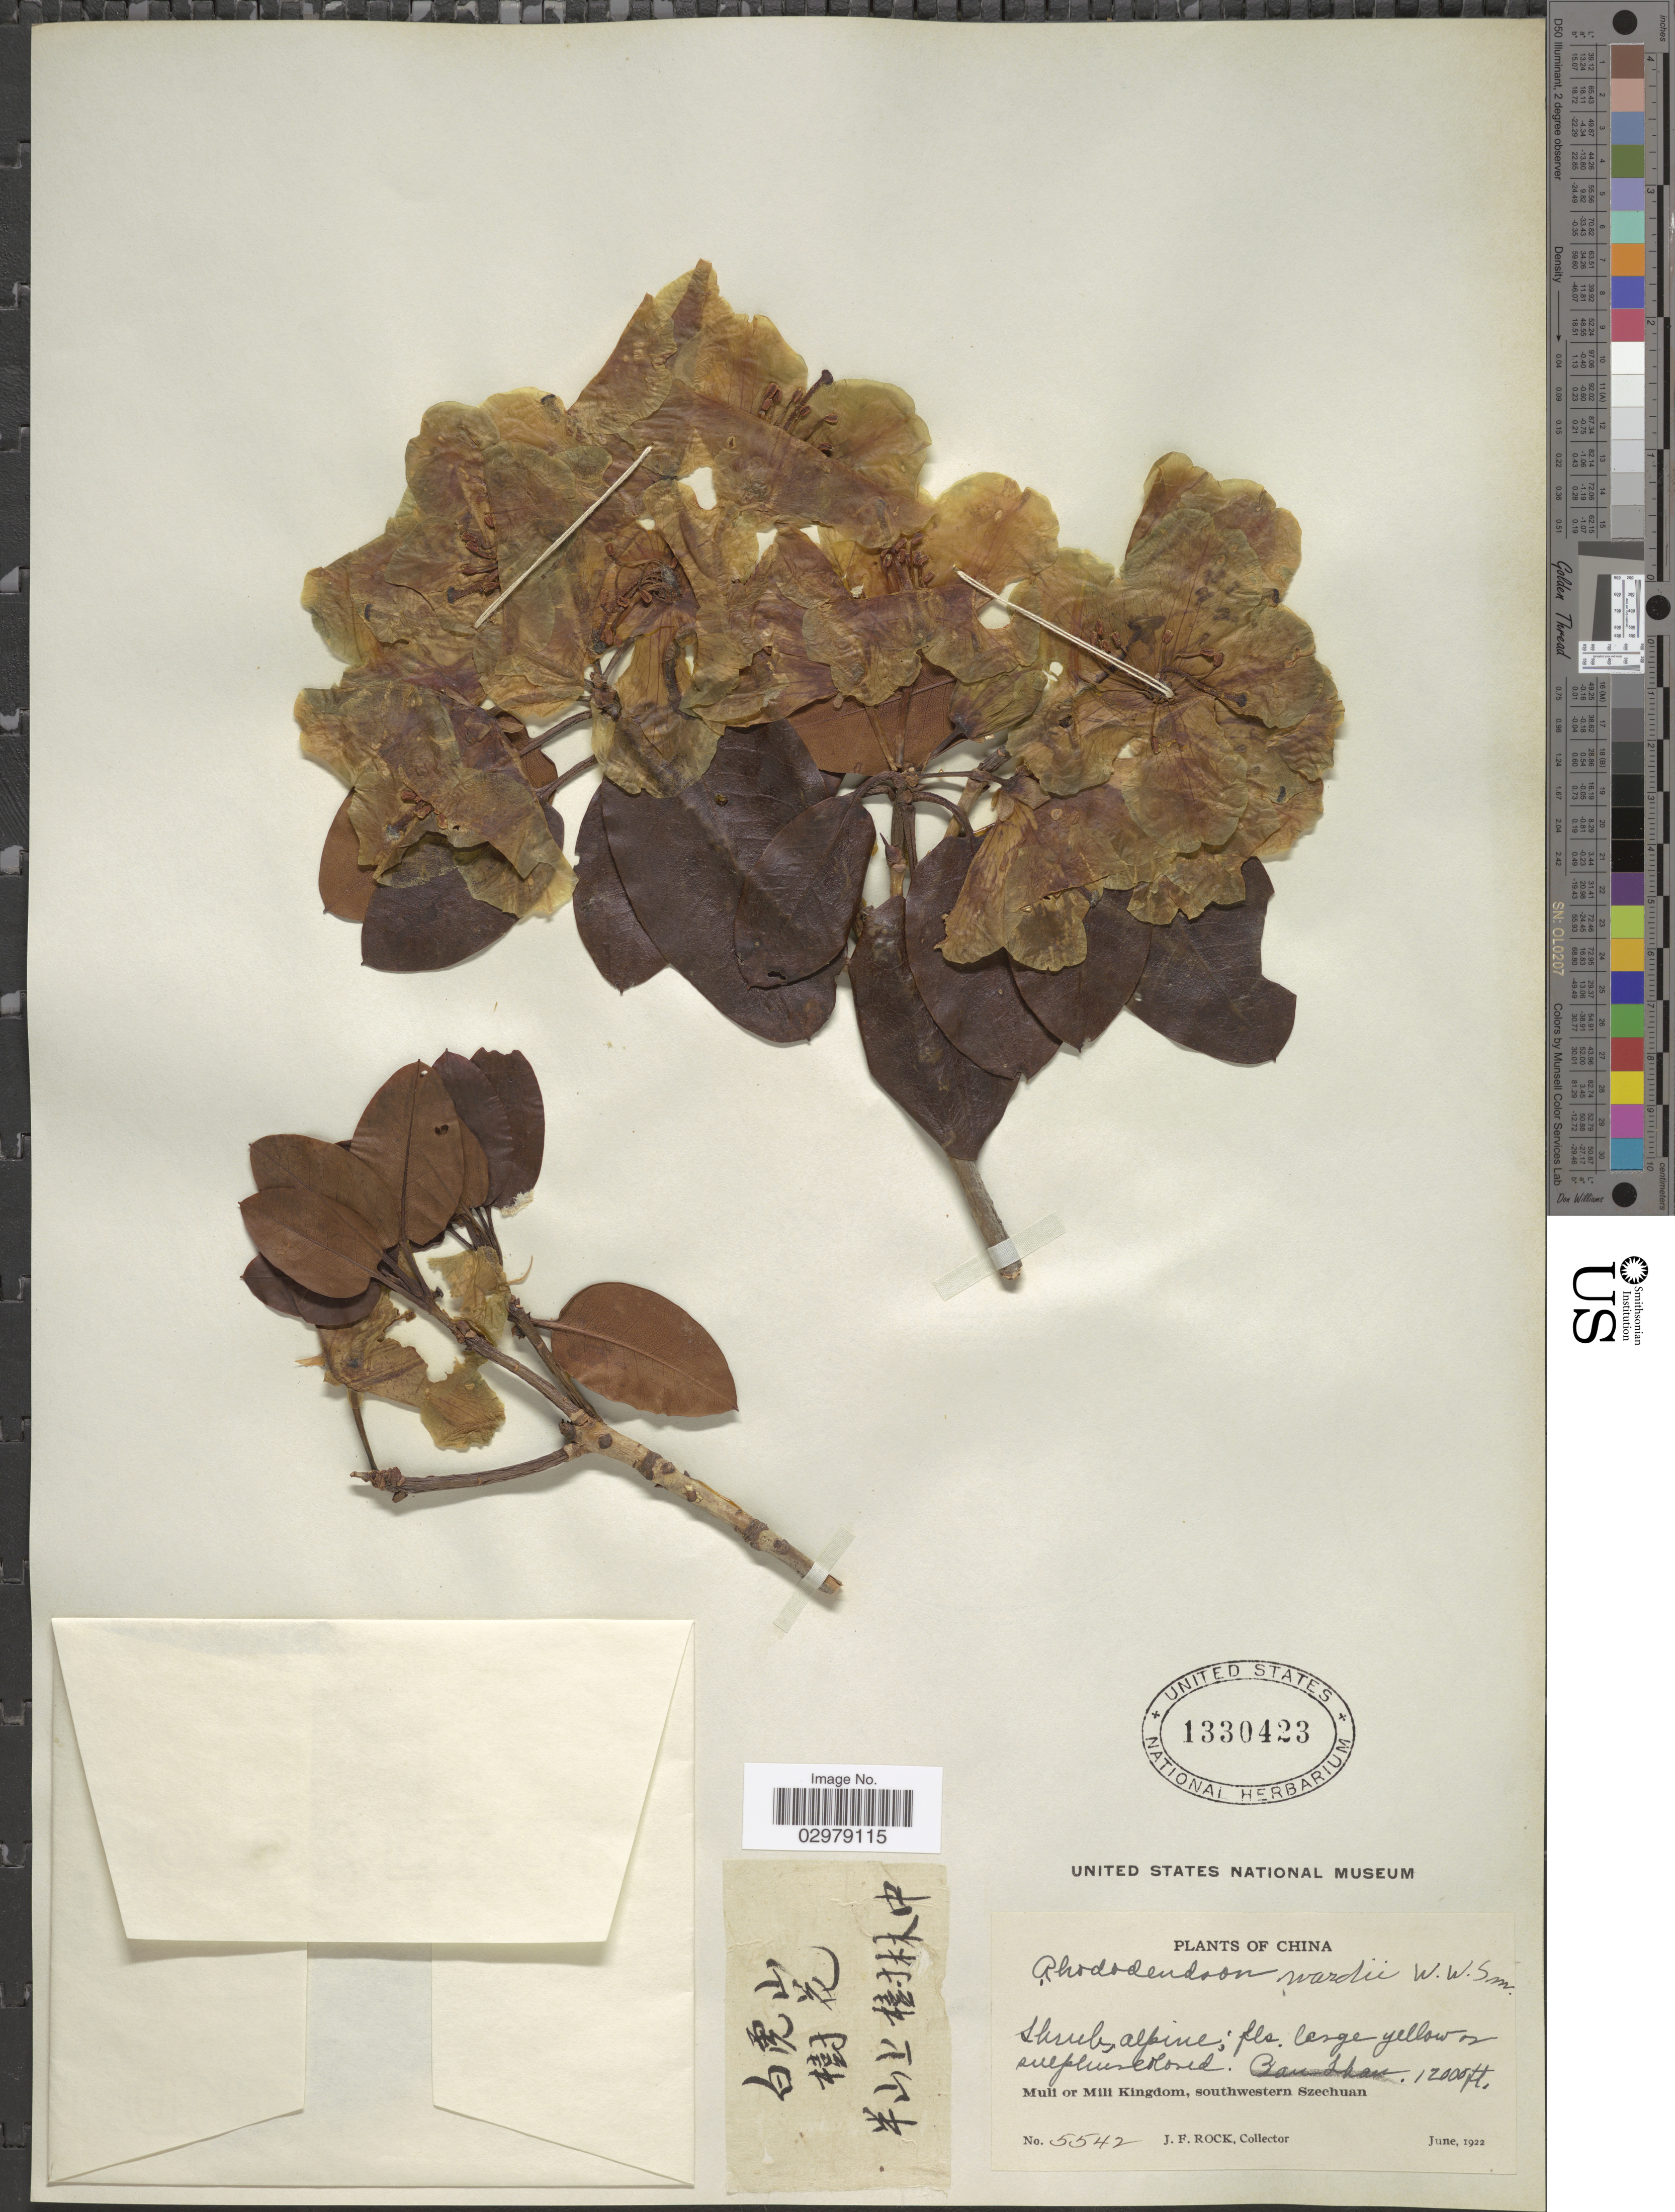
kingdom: Plantae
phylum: Tracheophyta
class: Magnoliopsida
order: Ericales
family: Ericaceae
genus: Rhododendron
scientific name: Rhododendron wardii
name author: W.W. Sm.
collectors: J. Rock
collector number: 5542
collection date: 1922-06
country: China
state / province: Sichuan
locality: Muli or Mili Kingdom, southwestern Szechuan.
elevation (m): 3658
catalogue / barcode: US 1330423